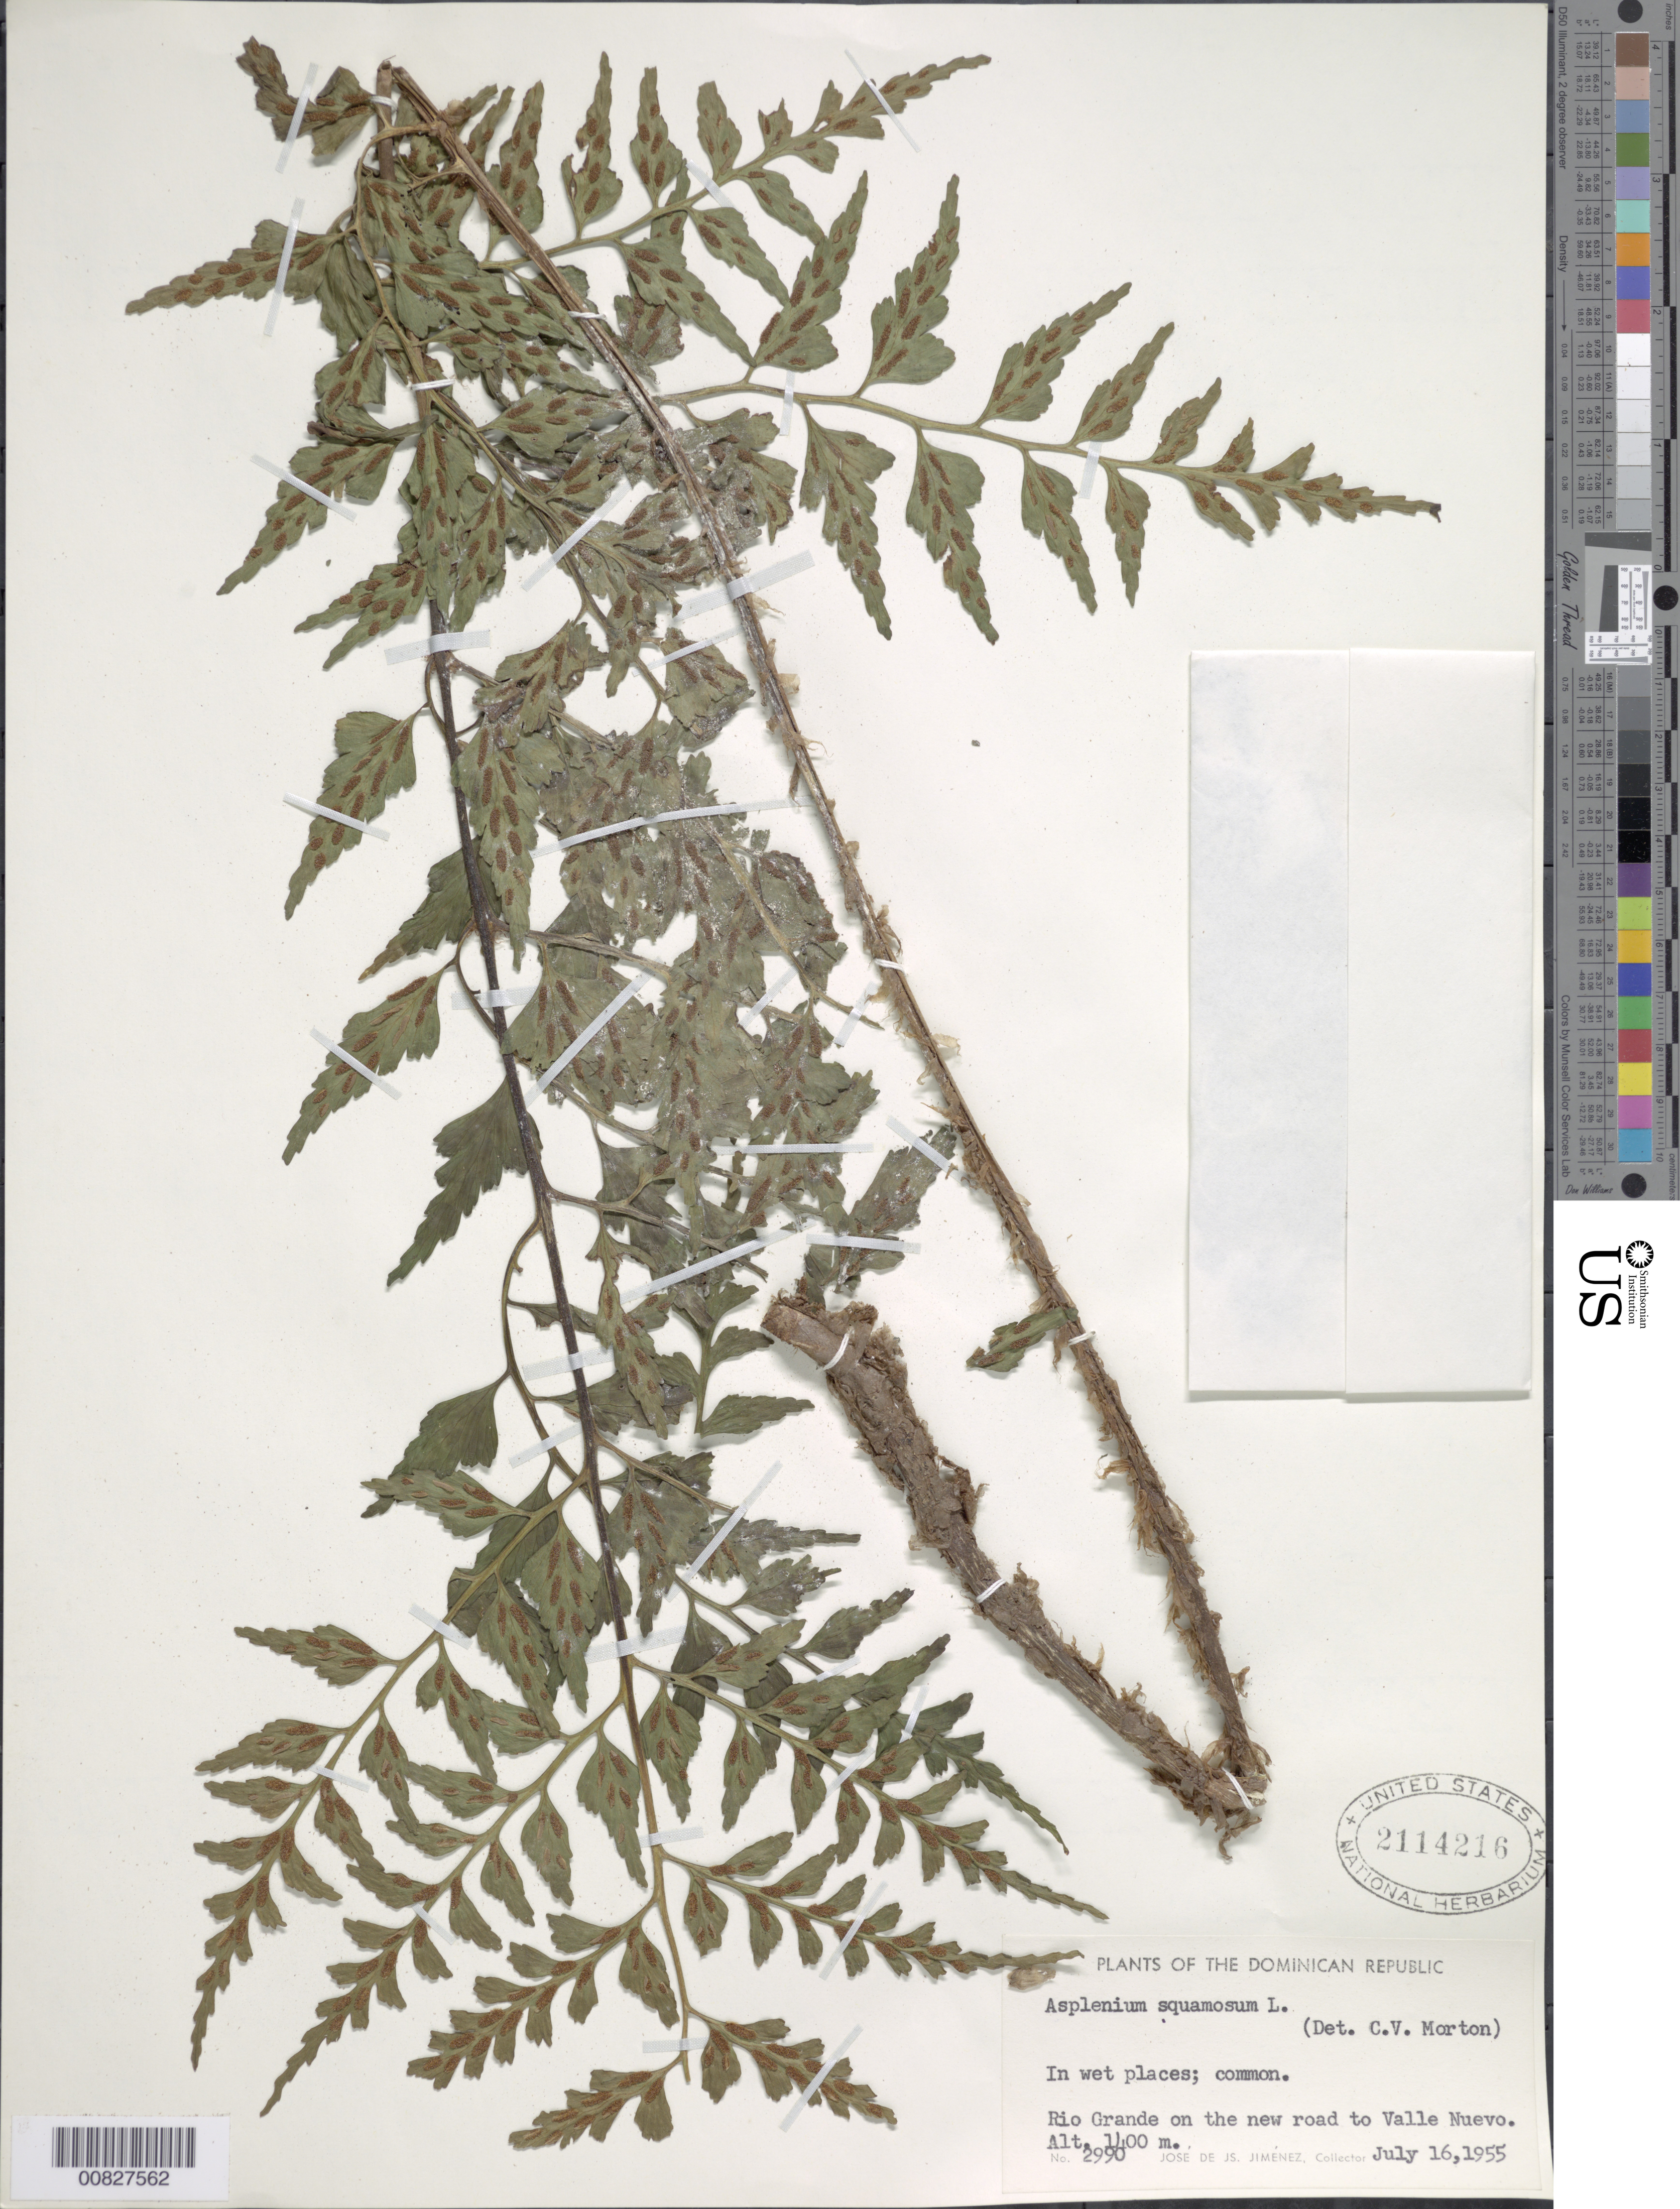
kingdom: Plantae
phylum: Tracheophyta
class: Polypodiopsida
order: Polypodiales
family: Aspleniaceae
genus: Asplenium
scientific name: Asplenium squamosum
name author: L.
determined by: Morton, C. V.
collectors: J. J. Jiménez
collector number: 2990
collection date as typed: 16 Jul 1955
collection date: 1955-07-16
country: Dominican Republic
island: Hispaniola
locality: Río Grande, new road to Valle Nuevo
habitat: Wet places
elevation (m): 1400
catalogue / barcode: US 2114216